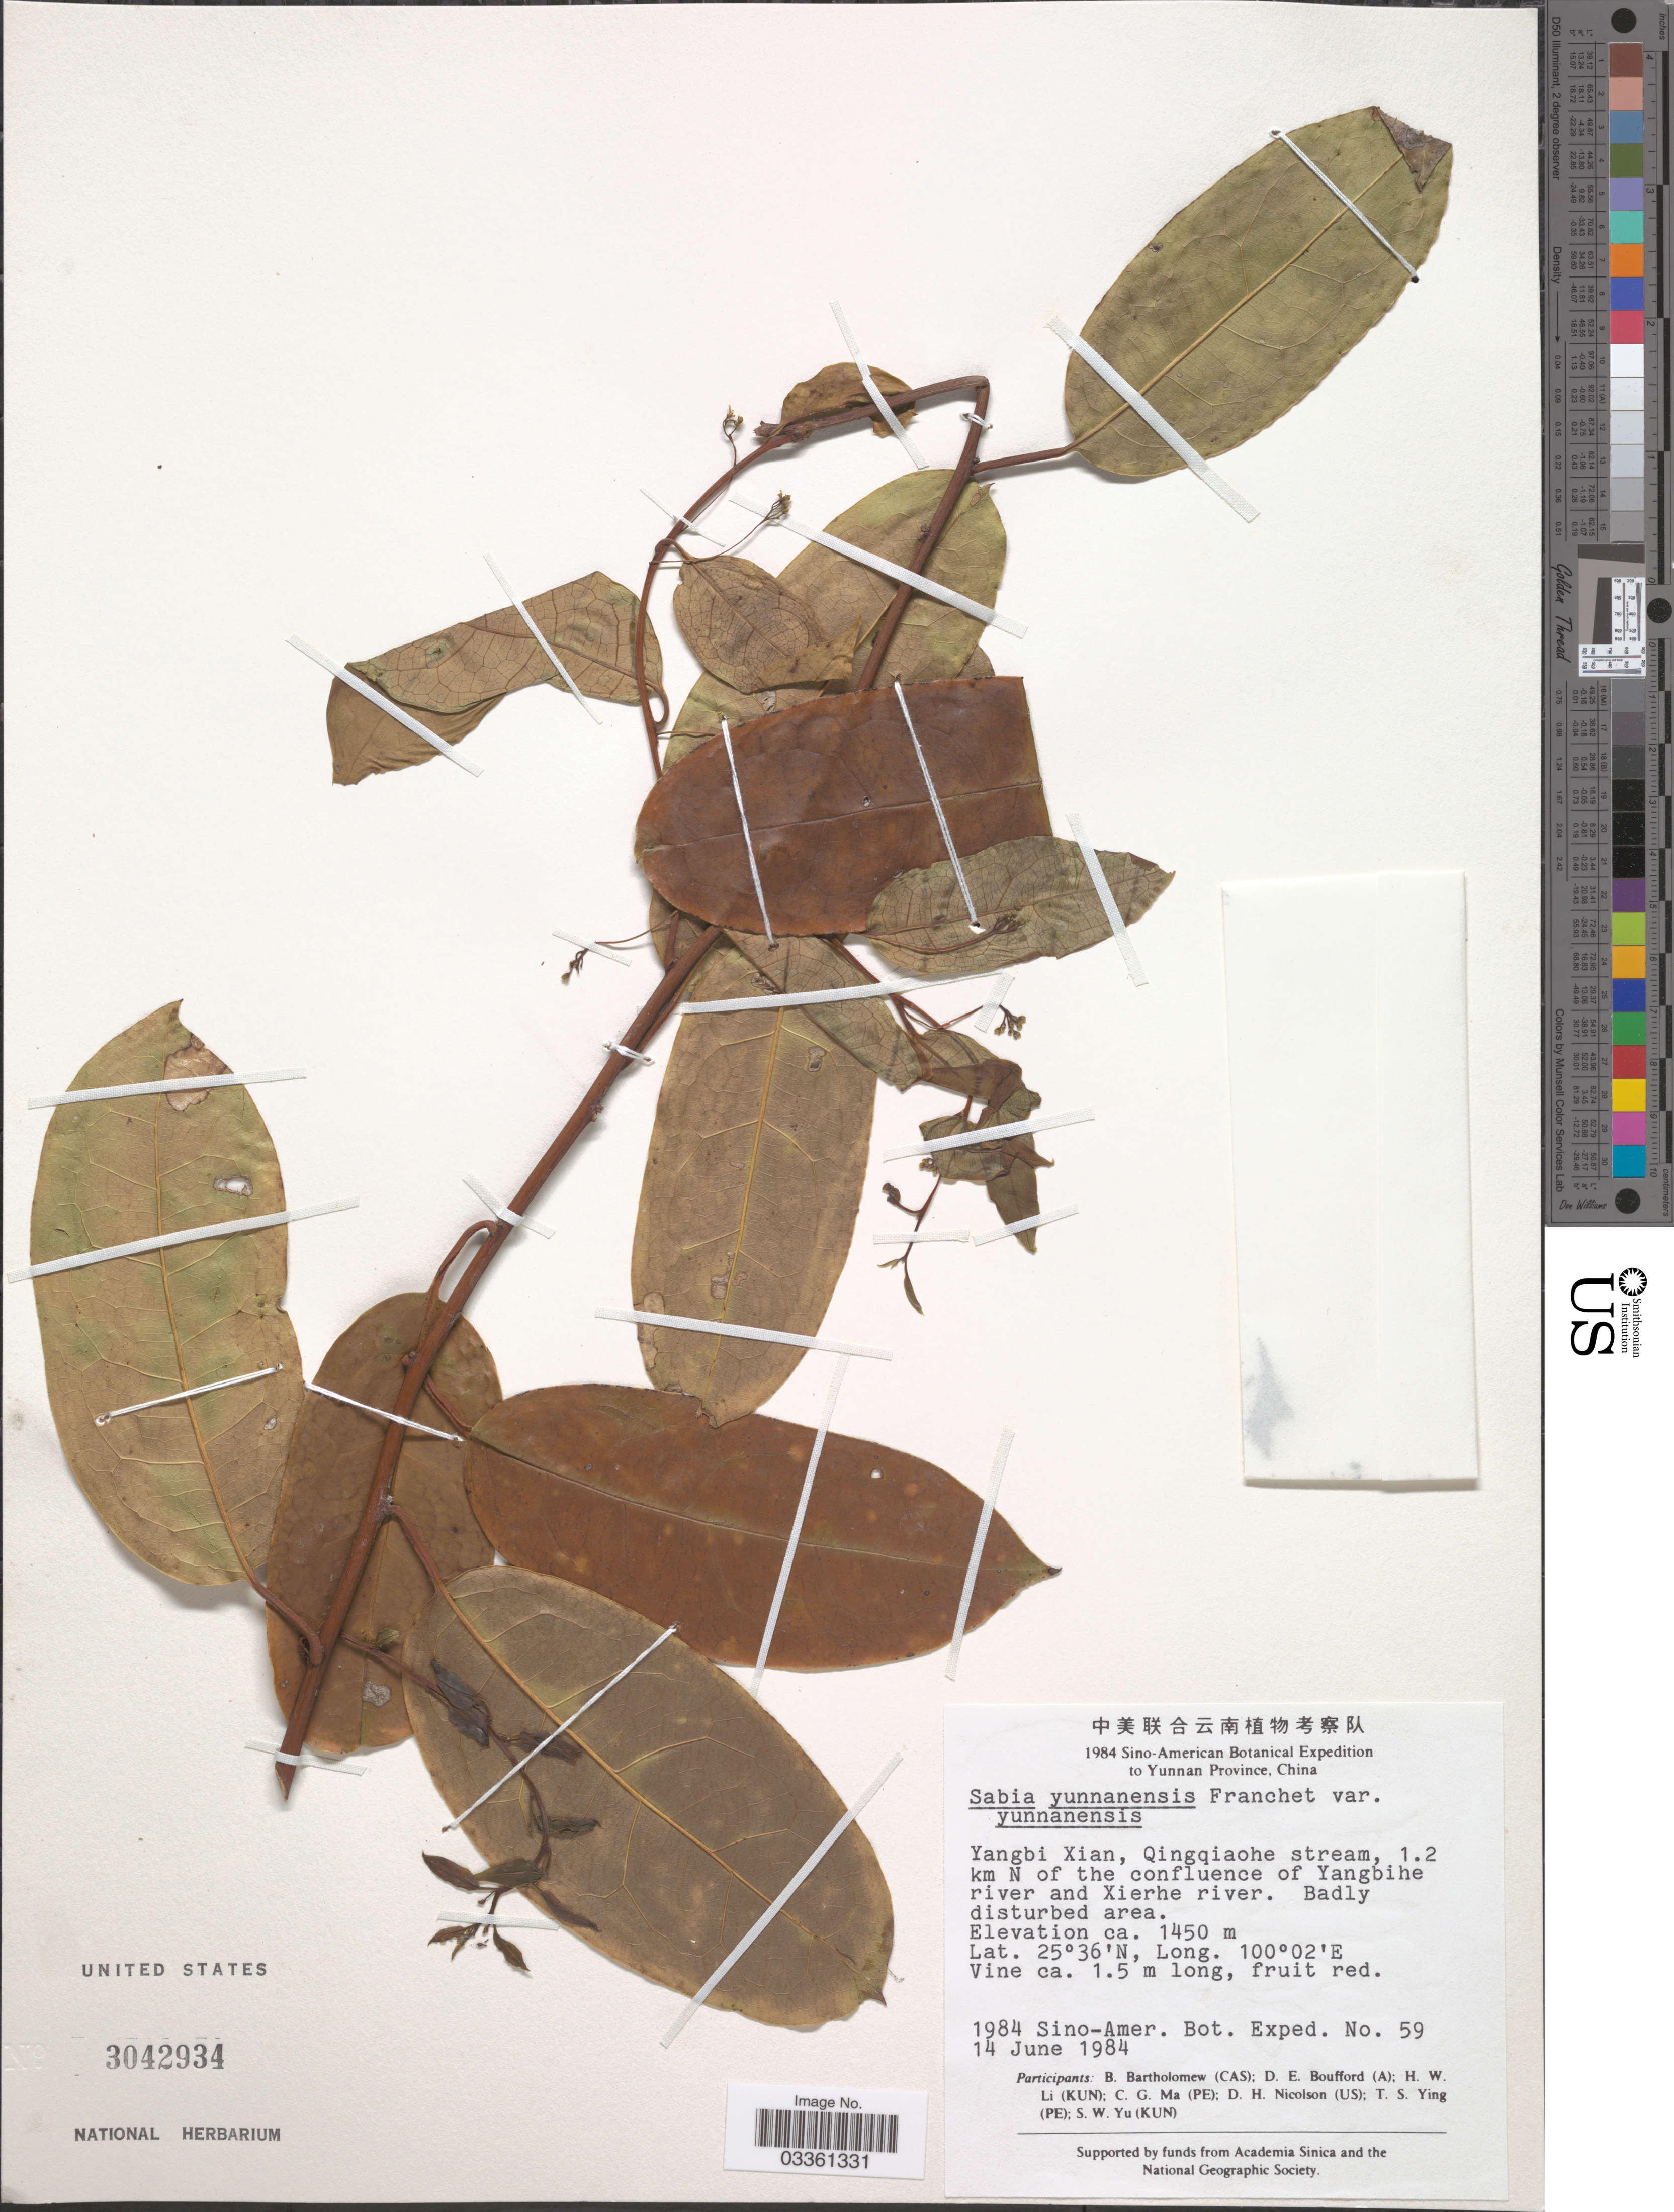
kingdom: Plantae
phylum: Tracheophyta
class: Magnoliopsida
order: Proteales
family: Sabiaceae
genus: Sabia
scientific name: Sabia yunnanensis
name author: Franch.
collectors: Sino-Amer. Bot. Exped. 1984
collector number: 59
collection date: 1984-06-14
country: China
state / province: Yunnan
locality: Yangbi Xian, Qingqiaohe stream, 1.2 km N of the confluence of Yangbihe river and Xierhe river.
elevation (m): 1450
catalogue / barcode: US 3042934